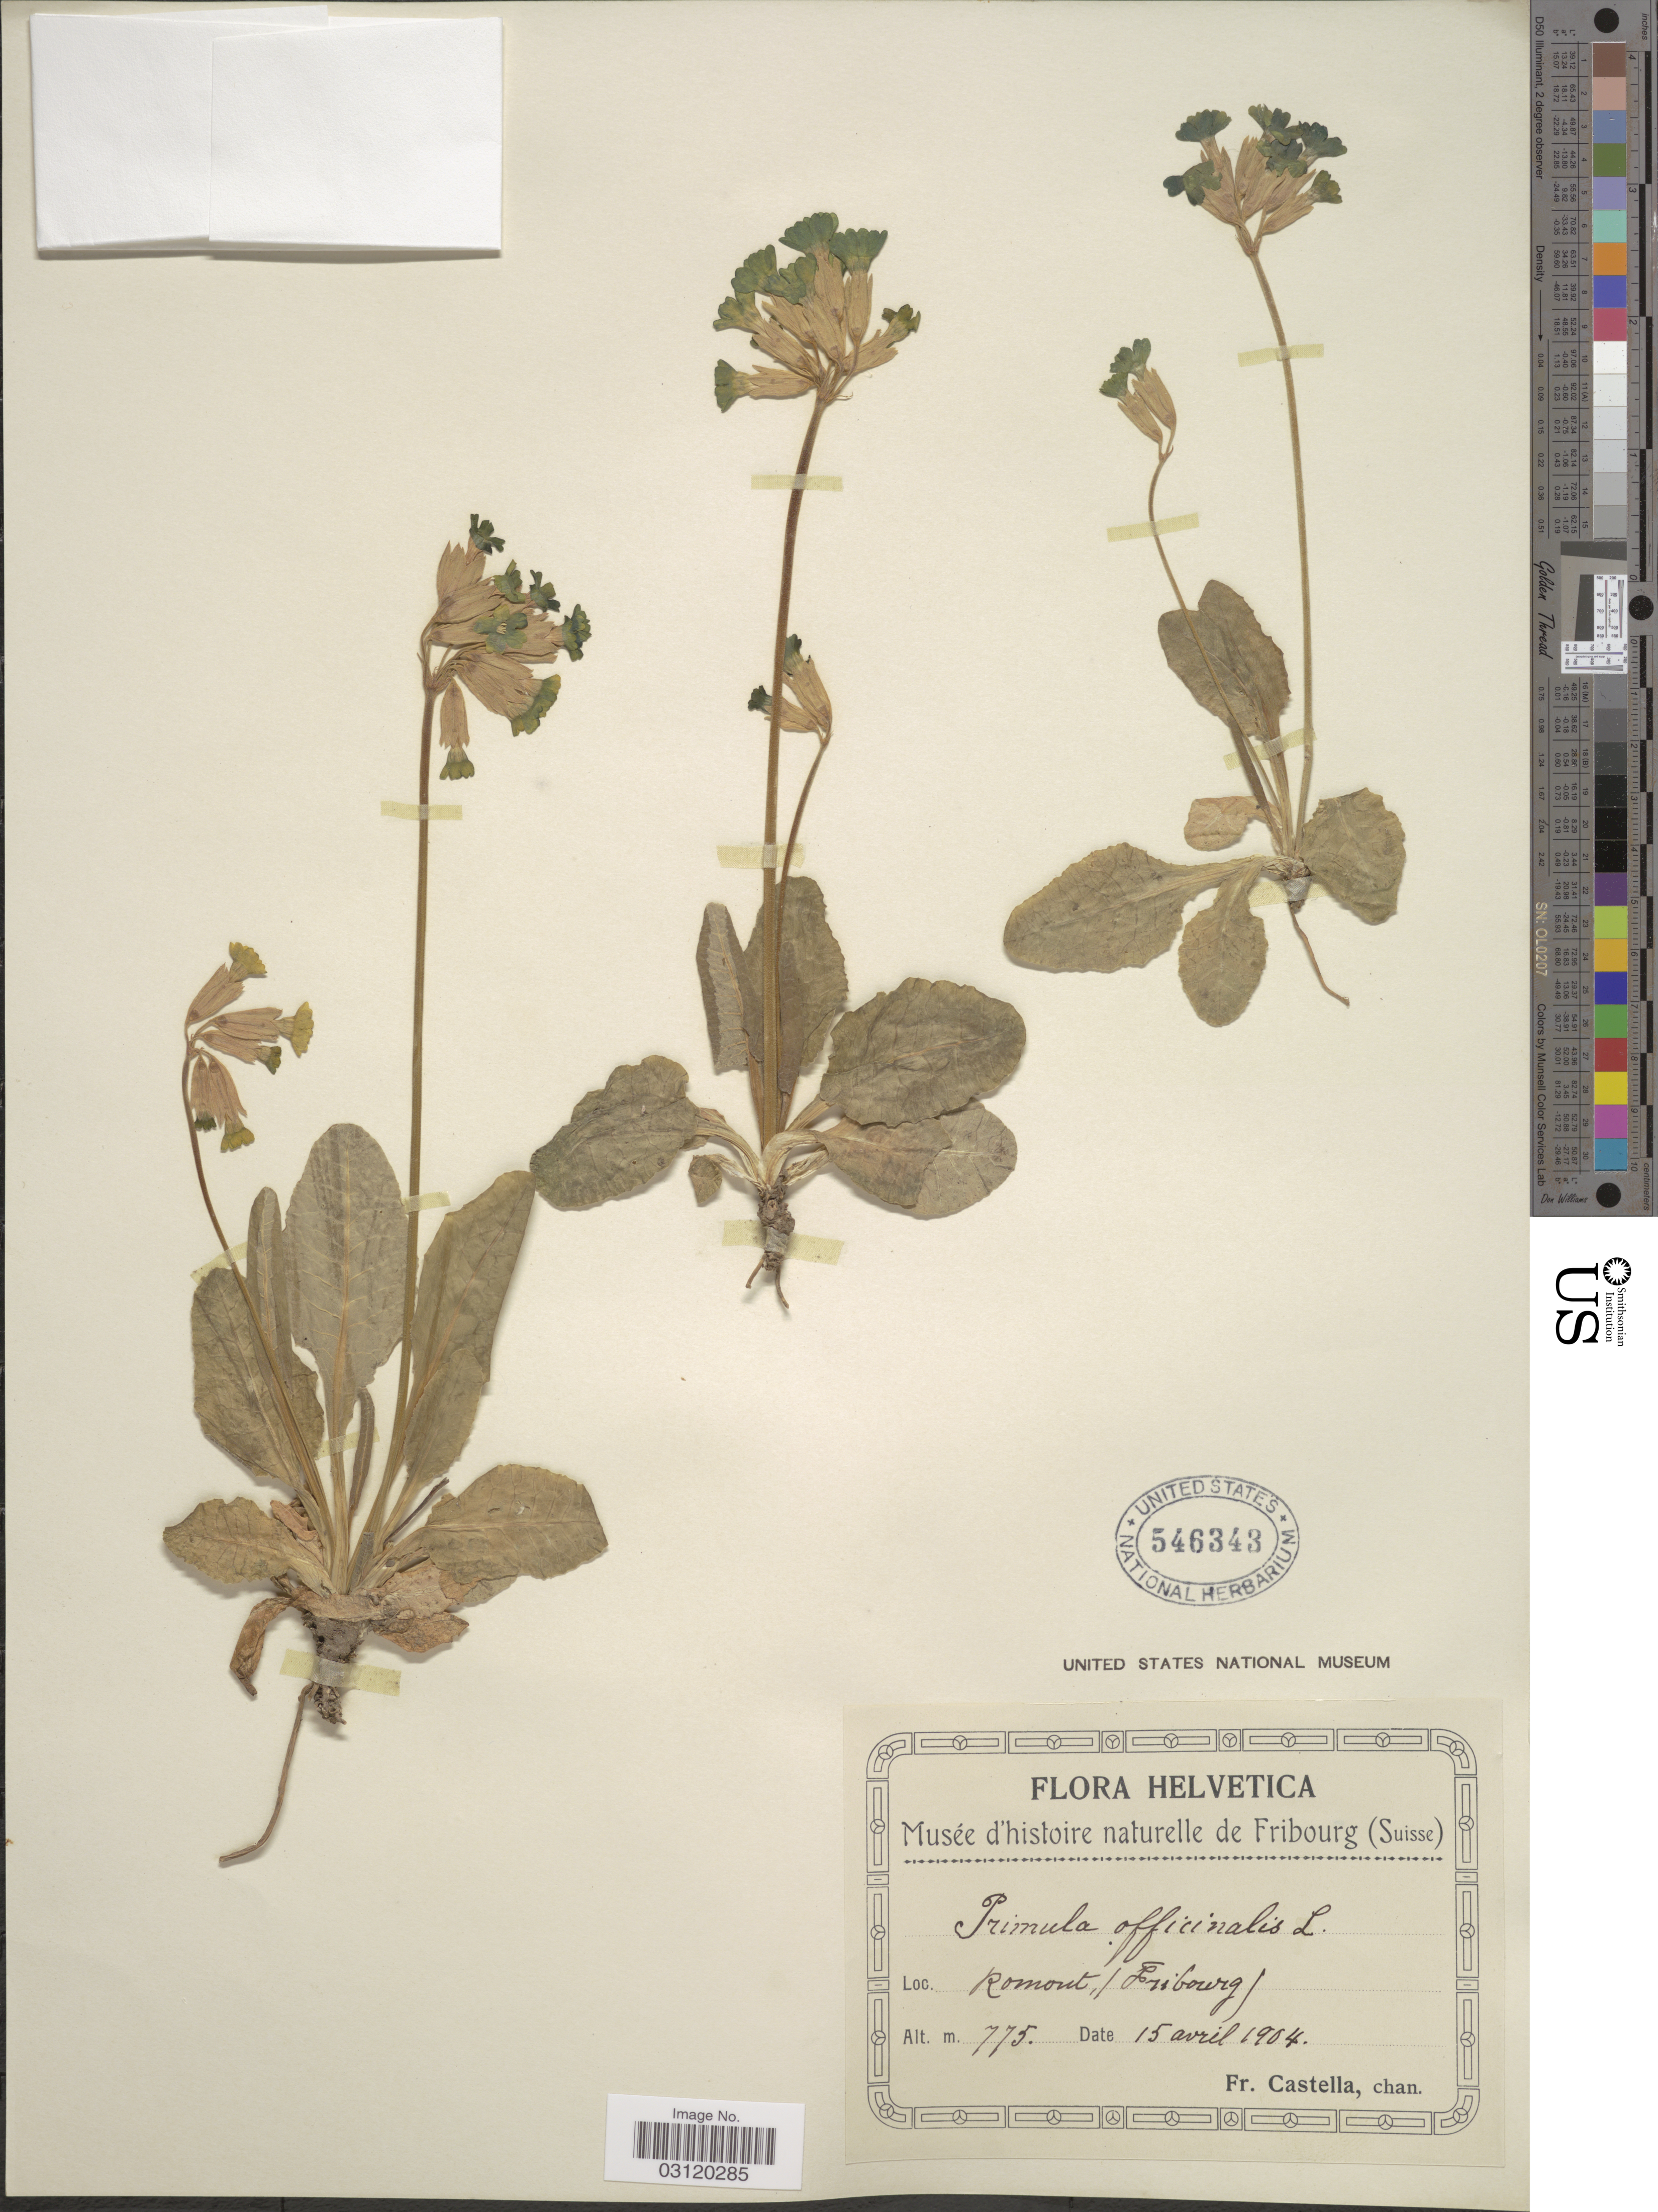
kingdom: Plantae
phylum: Tracheophyta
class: Magnoliopsida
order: Ericales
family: Primulaceae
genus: Primula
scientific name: Primula officinalis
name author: (L.) Hill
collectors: Fr. Castella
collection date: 1904-04-15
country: Switzerland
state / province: Fribourg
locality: Romont (Fribourg), Helvetica.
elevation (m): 775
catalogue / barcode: US 546343